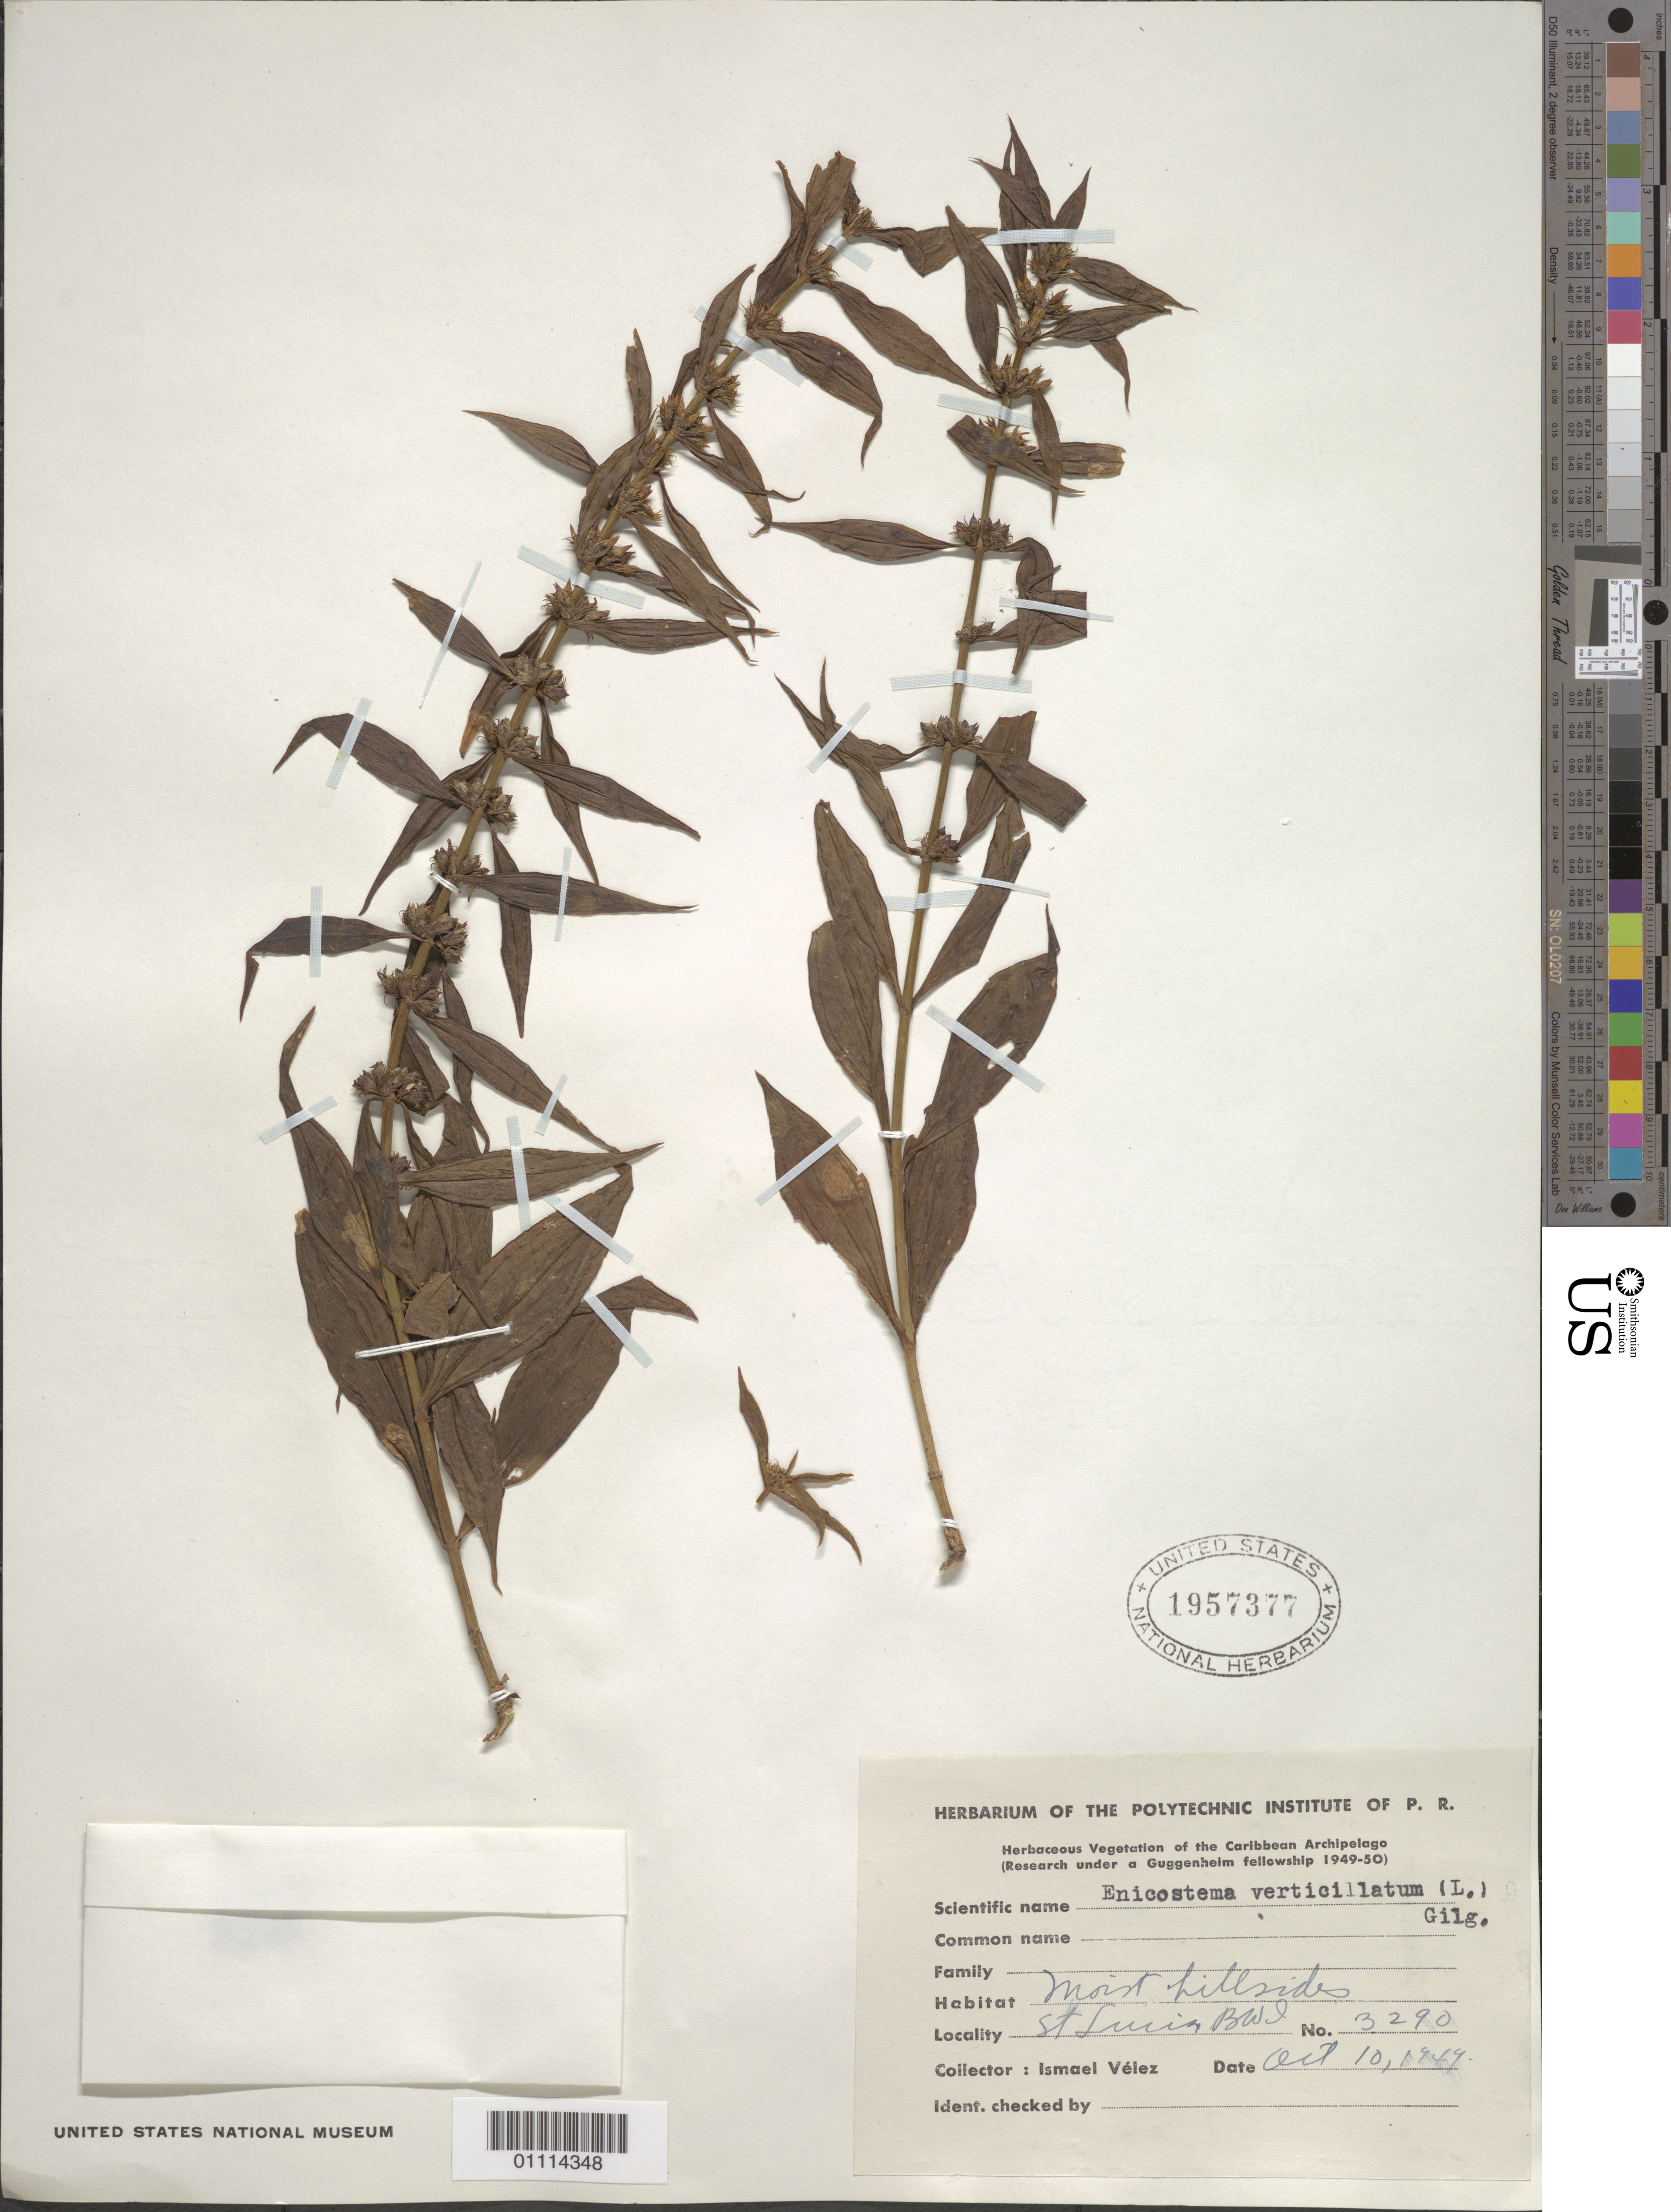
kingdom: Plantae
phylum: Tracheophyta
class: Magnoliopsida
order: Gentianales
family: Gentianaceae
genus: Enicostema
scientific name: Enicostema verticillatum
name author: (L.) Engl.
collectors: I. Velez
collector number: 3290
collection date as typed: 10 Oct 1949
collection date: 1949-10-10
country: St. Lucia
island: St. Lucia I.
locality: St. Lucia. Moist Hillsides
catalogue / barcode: US 1957377